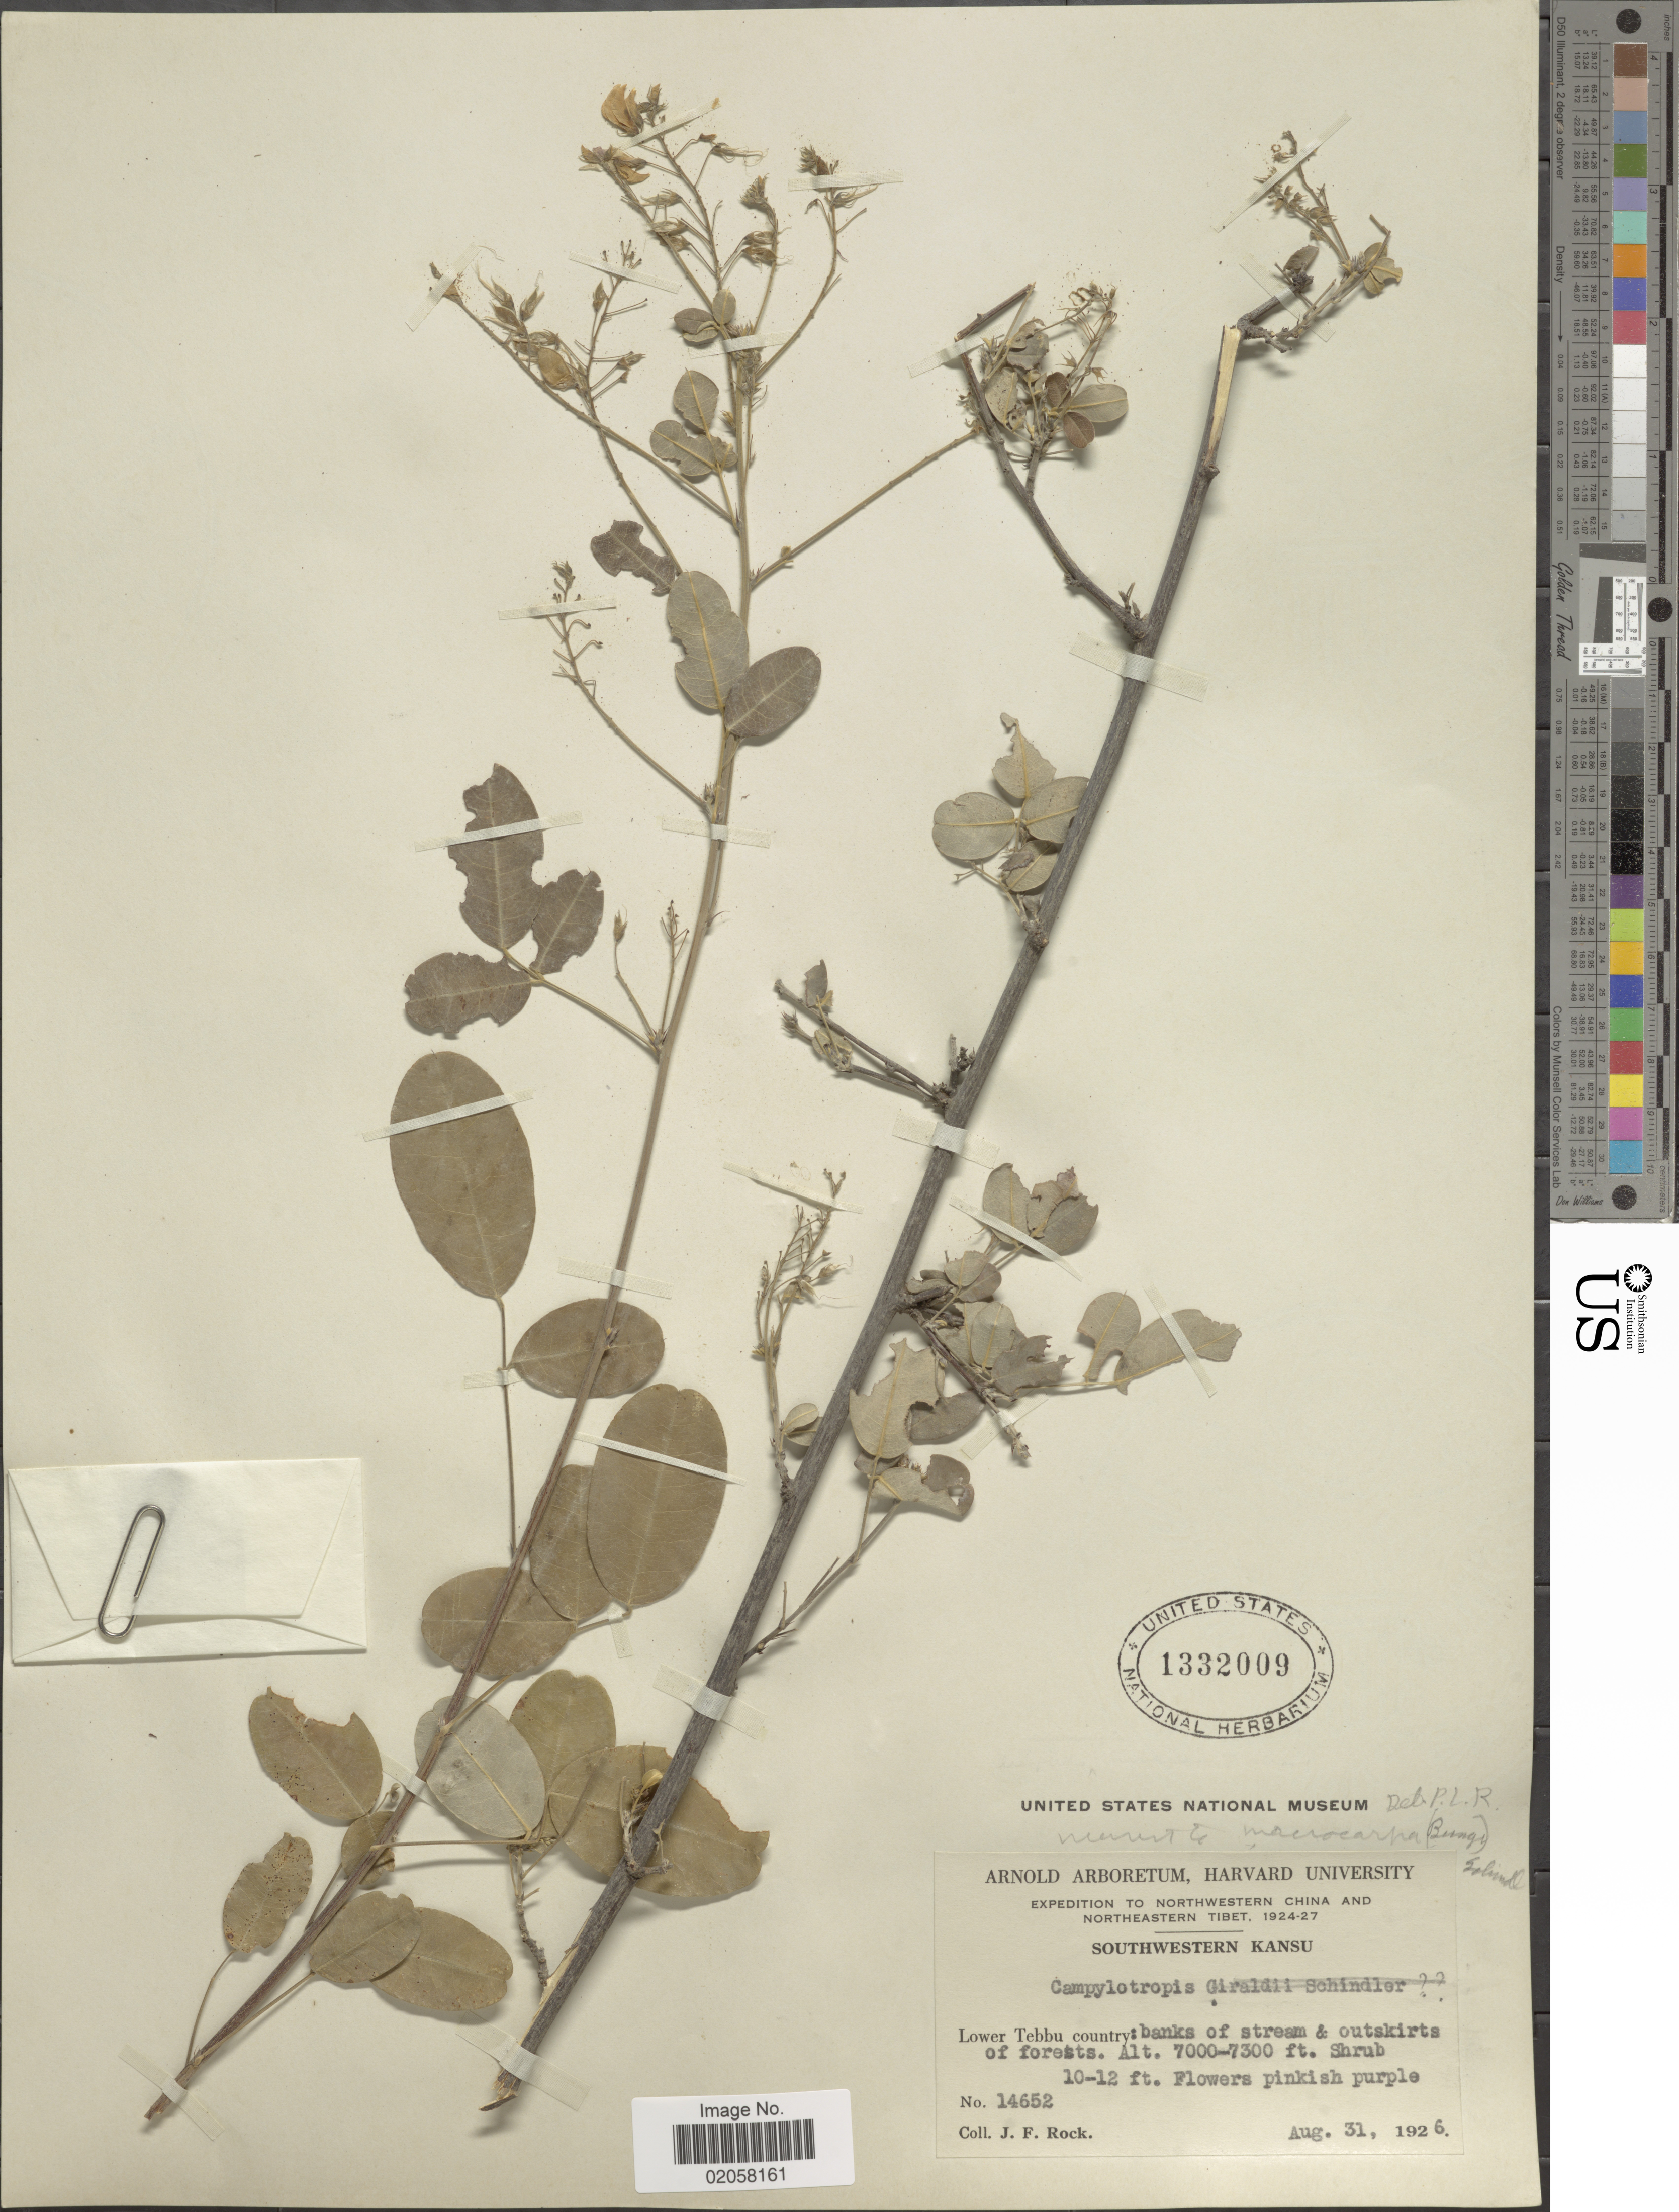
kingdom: Plantae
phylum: Tracheophyta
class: Magnoliopsida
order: Fabales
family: Fabaceae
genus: Campylotropis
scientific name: Campylotropis macrocarpa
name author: H. Ohashi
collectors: J. Rock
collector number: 14652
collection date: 1926-08-31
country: China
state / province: Gansu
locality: Southwestern Kansu, Lower Tebbu Country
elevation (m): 2134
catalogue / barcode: US 1332009